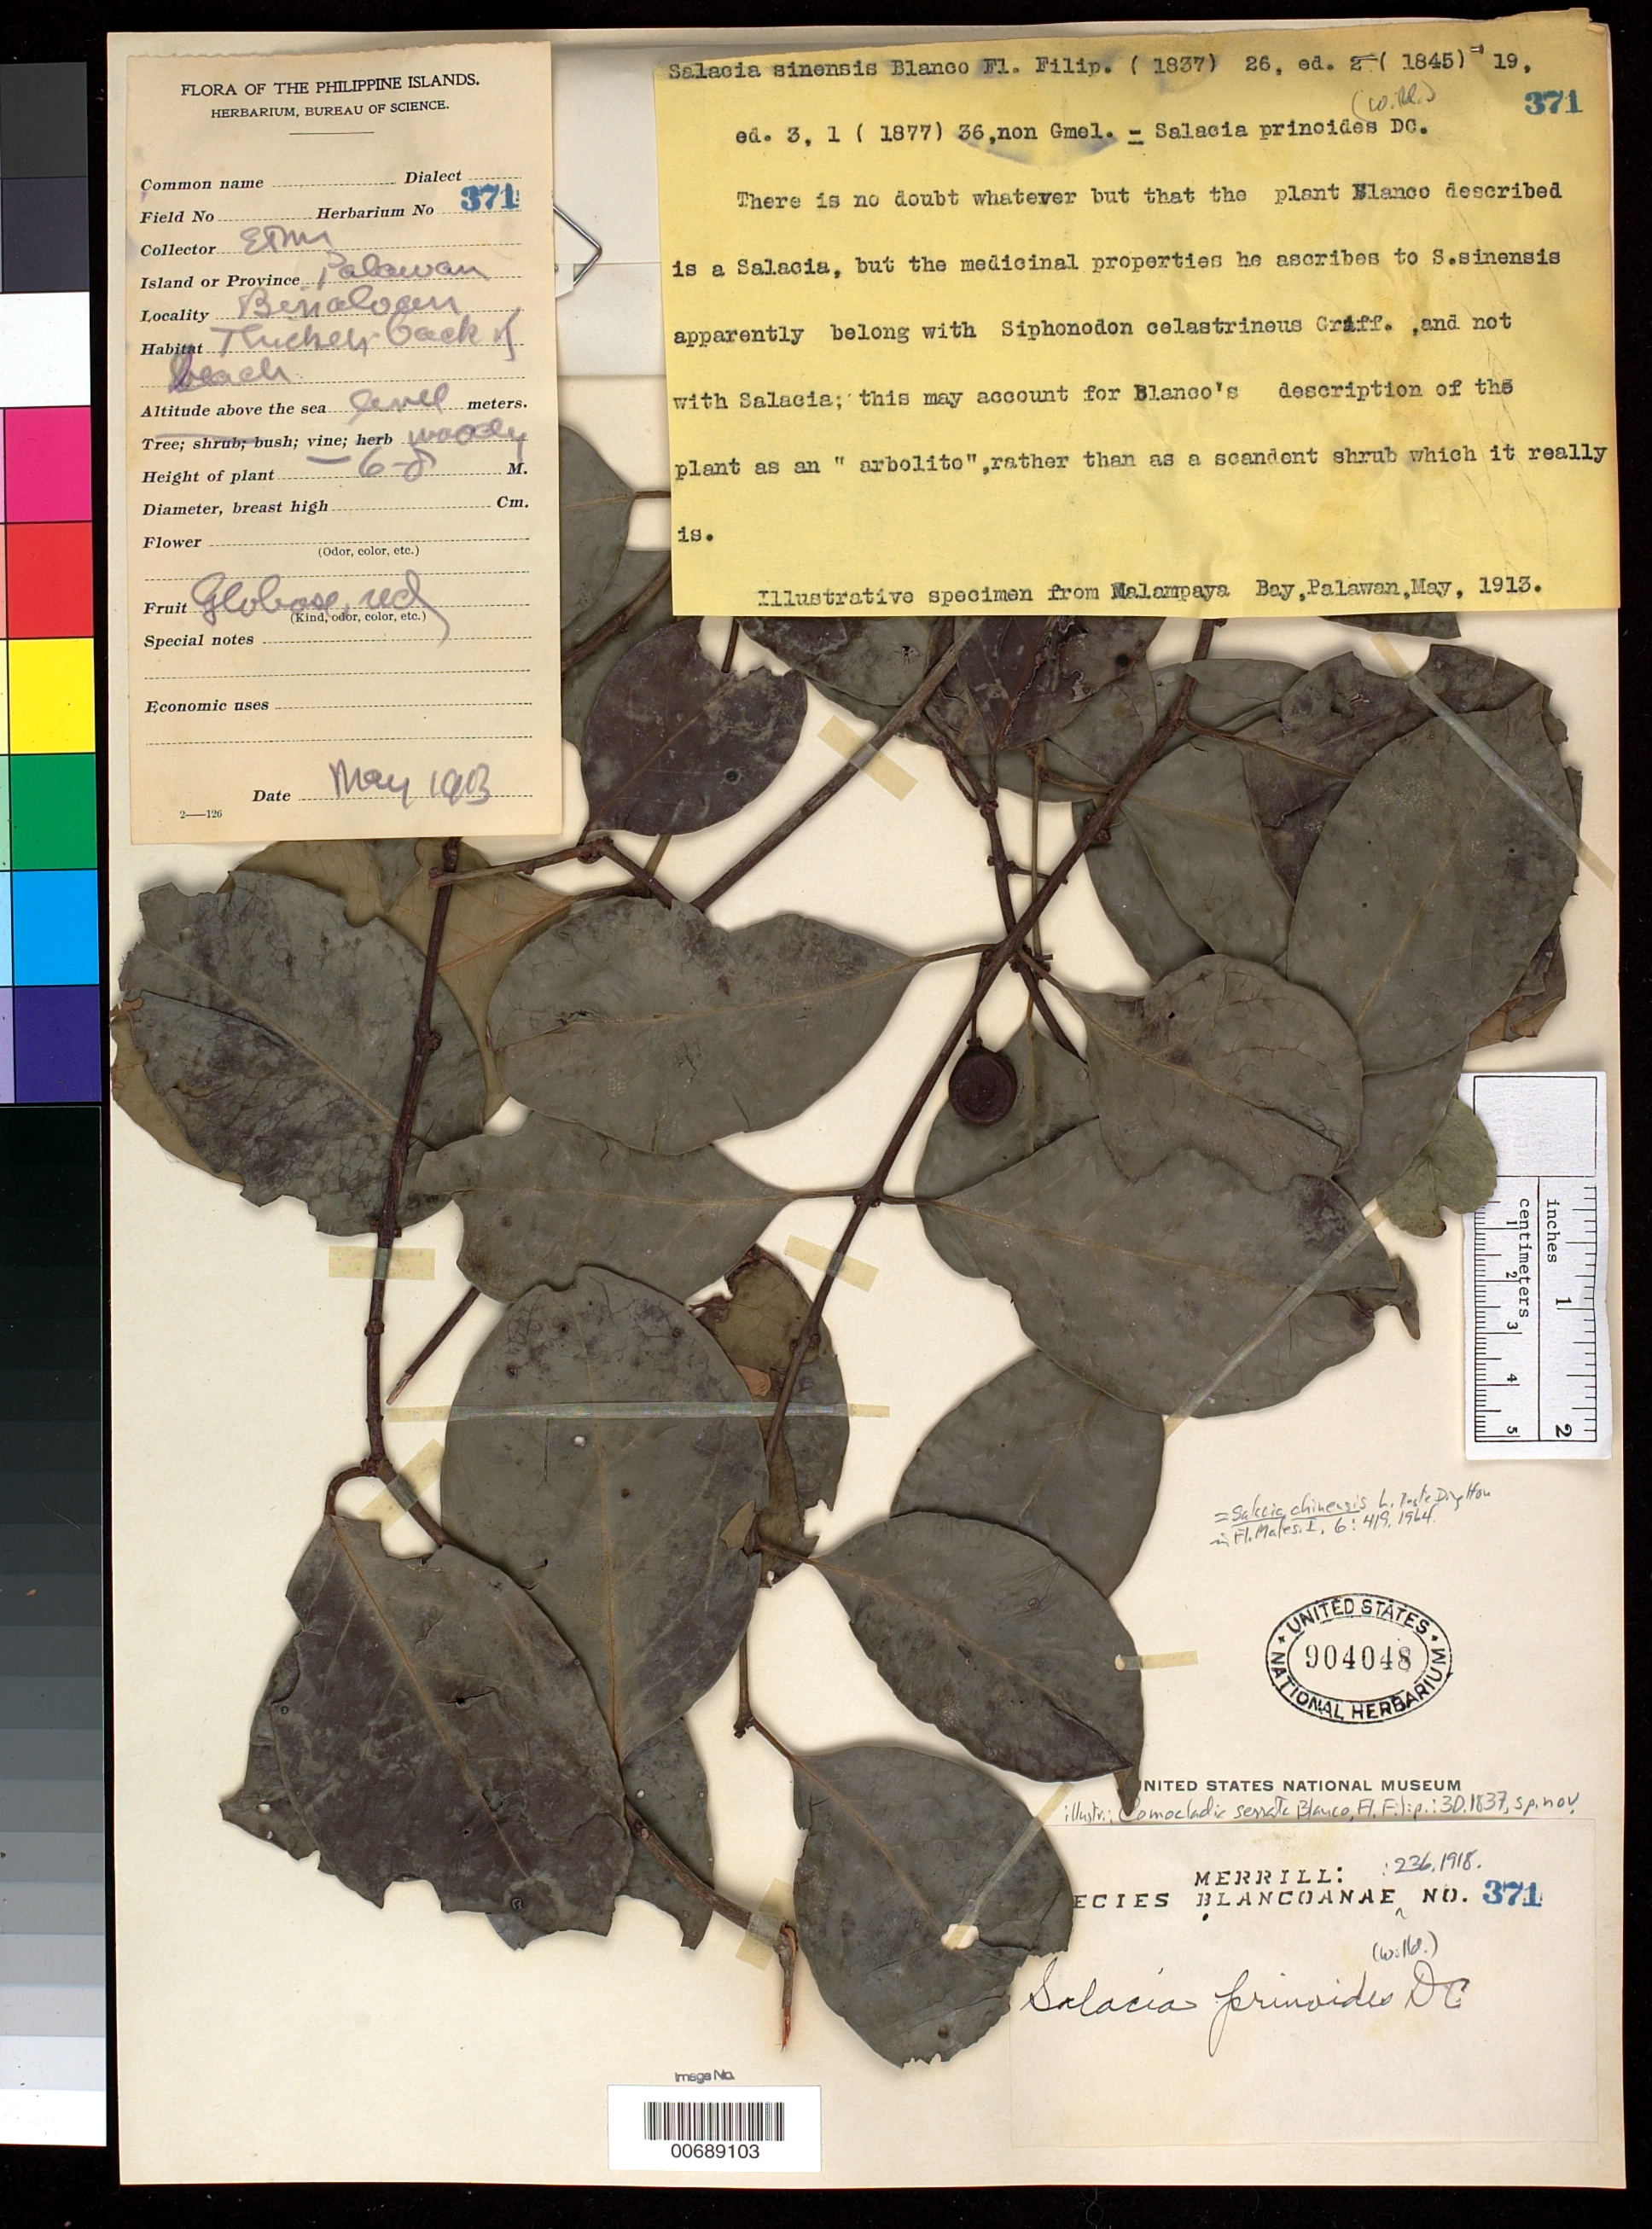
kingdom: Plantae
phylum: Tracheophyta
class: Magnoliopsida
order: Celastrales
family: Celastraceae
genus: Salacia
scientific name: Salacia chinensis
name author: L.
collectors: E. D. Merrill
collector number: Sp. Blancoan. 0371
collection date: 1913-05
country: Philippines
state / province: Mimaropa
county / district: Palawan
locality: Benoloan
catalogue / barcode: US 904048